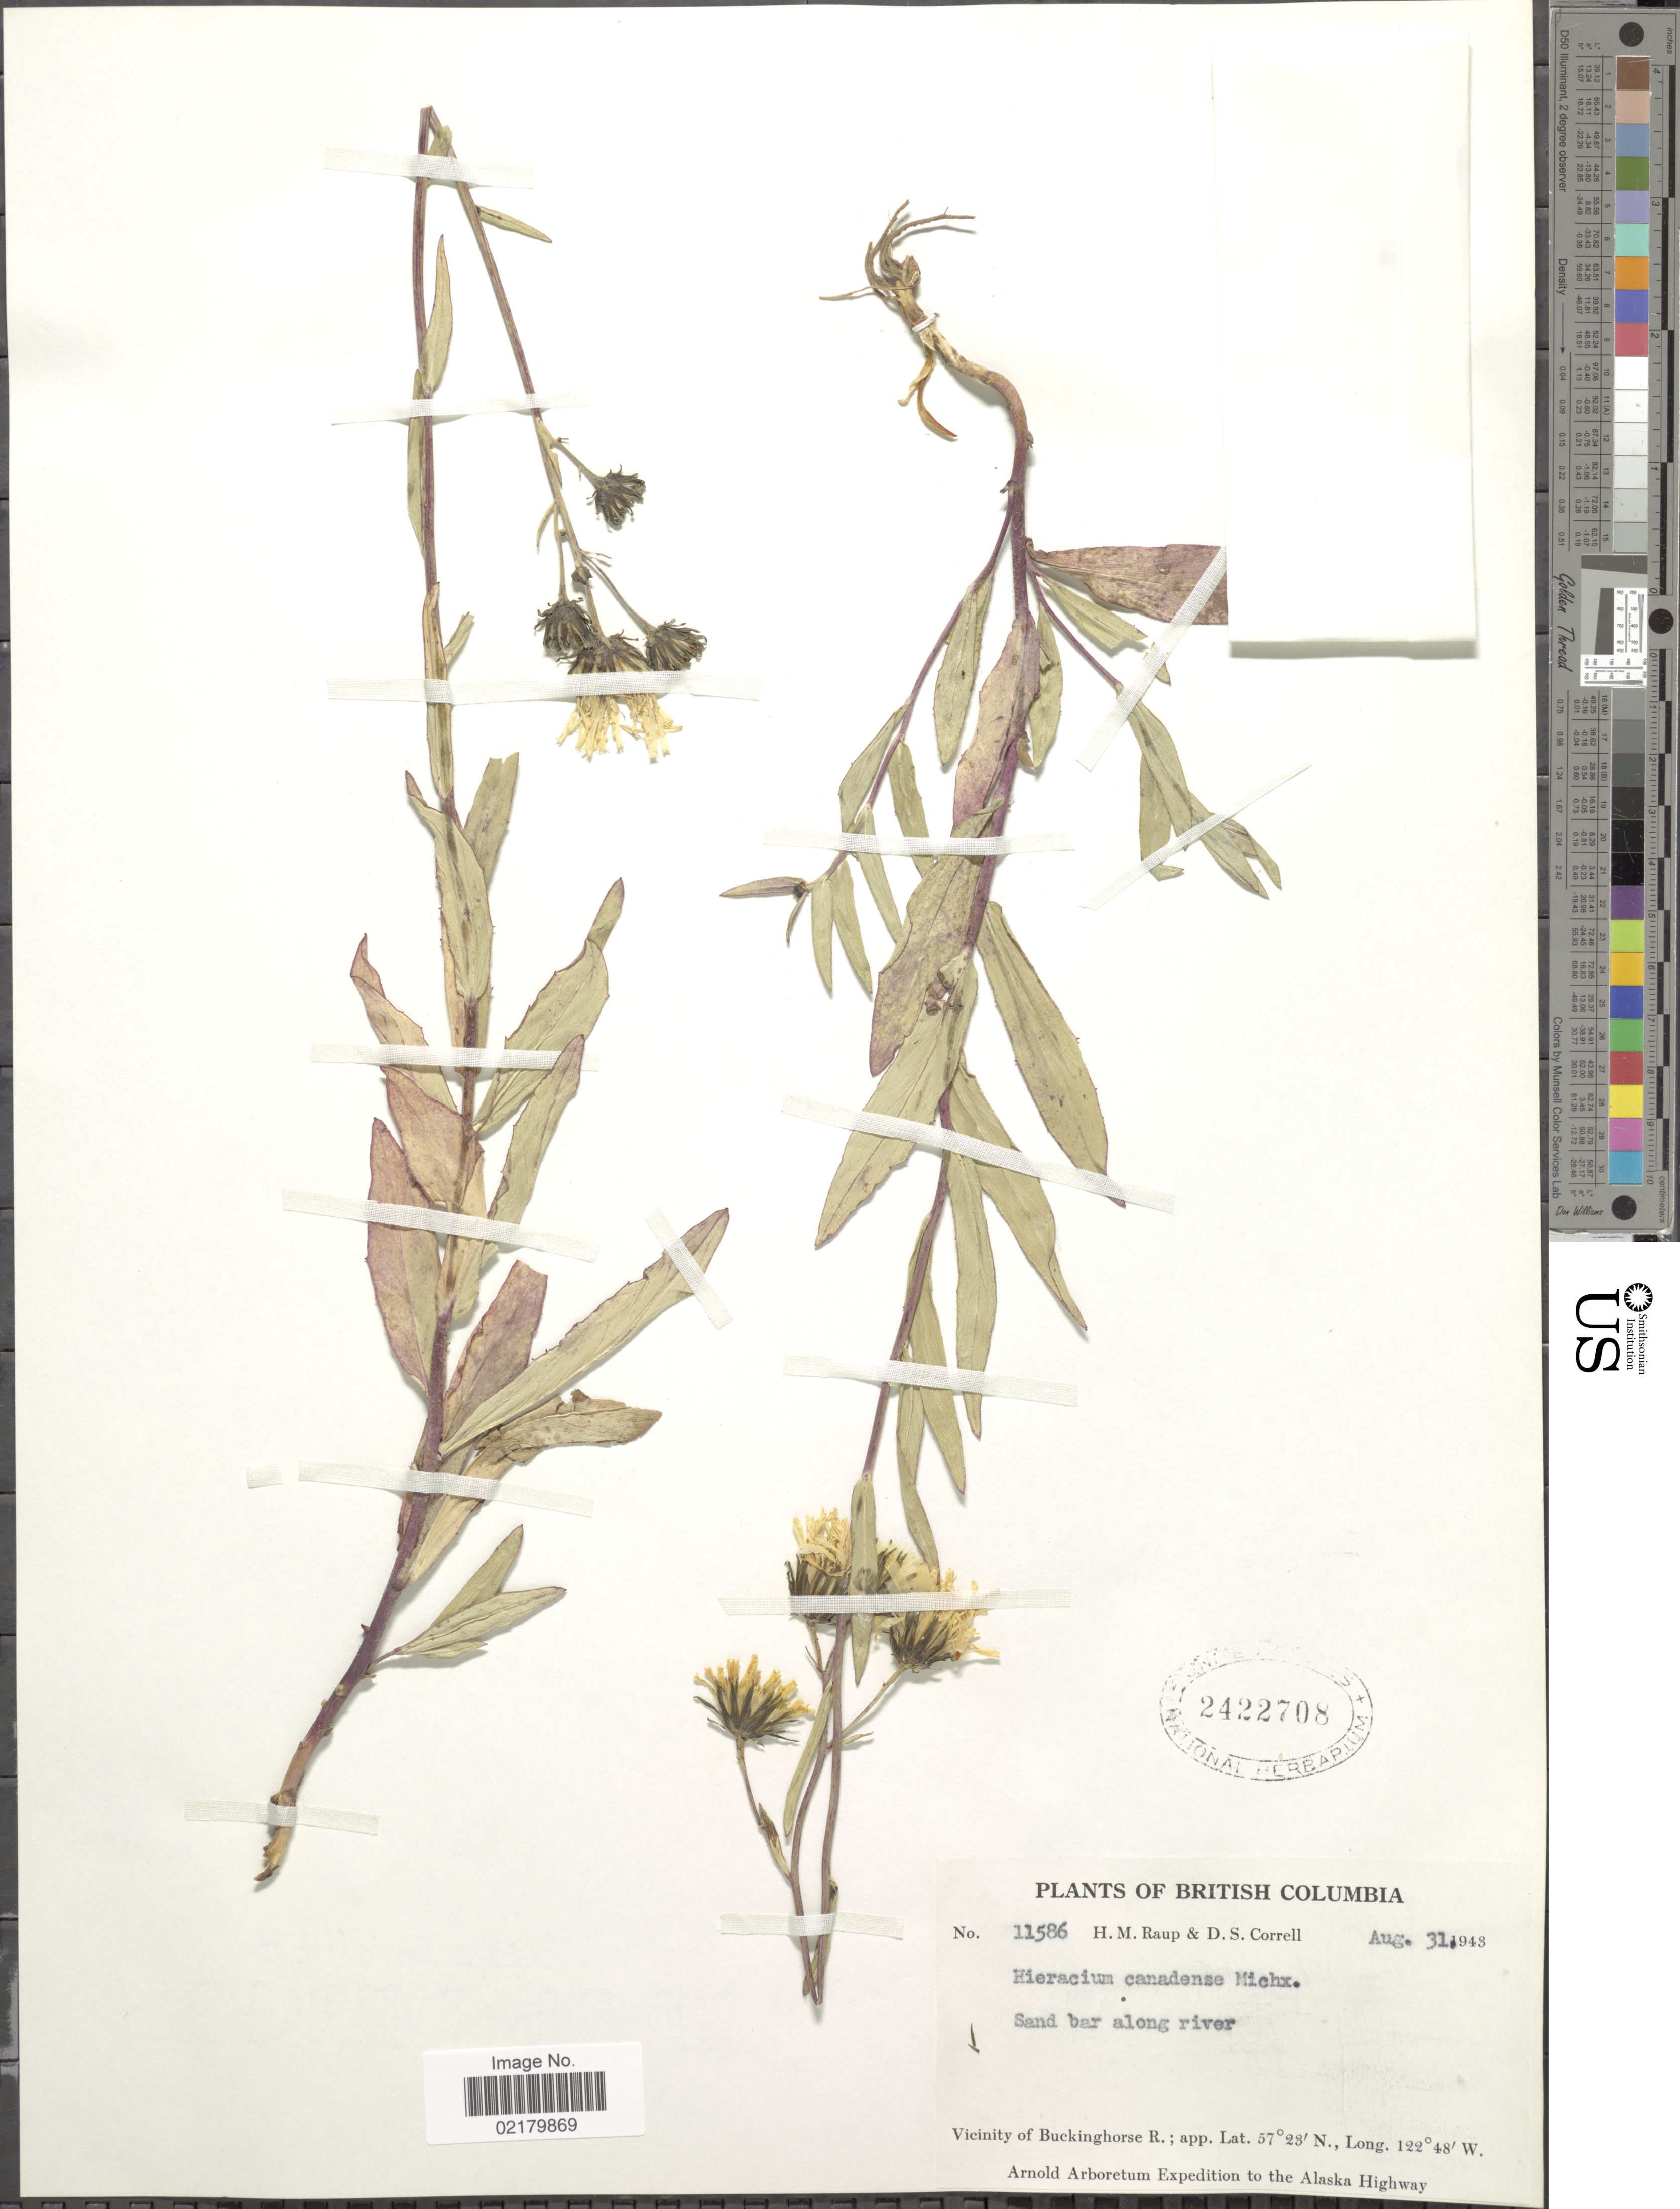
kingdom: Plantae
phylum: Tracheophyta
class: Magnoliopsida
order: Asterales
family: Asteraceae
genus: Hieracium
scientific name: Hieracium canadense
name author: Michx.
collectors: H. Raup & D. S. Correll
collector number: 11586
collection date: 1943-08-31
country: Canada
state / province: British Columbia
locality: Sand bar along river, Vicinity of Buckinghorse R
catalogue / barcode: US 2422708